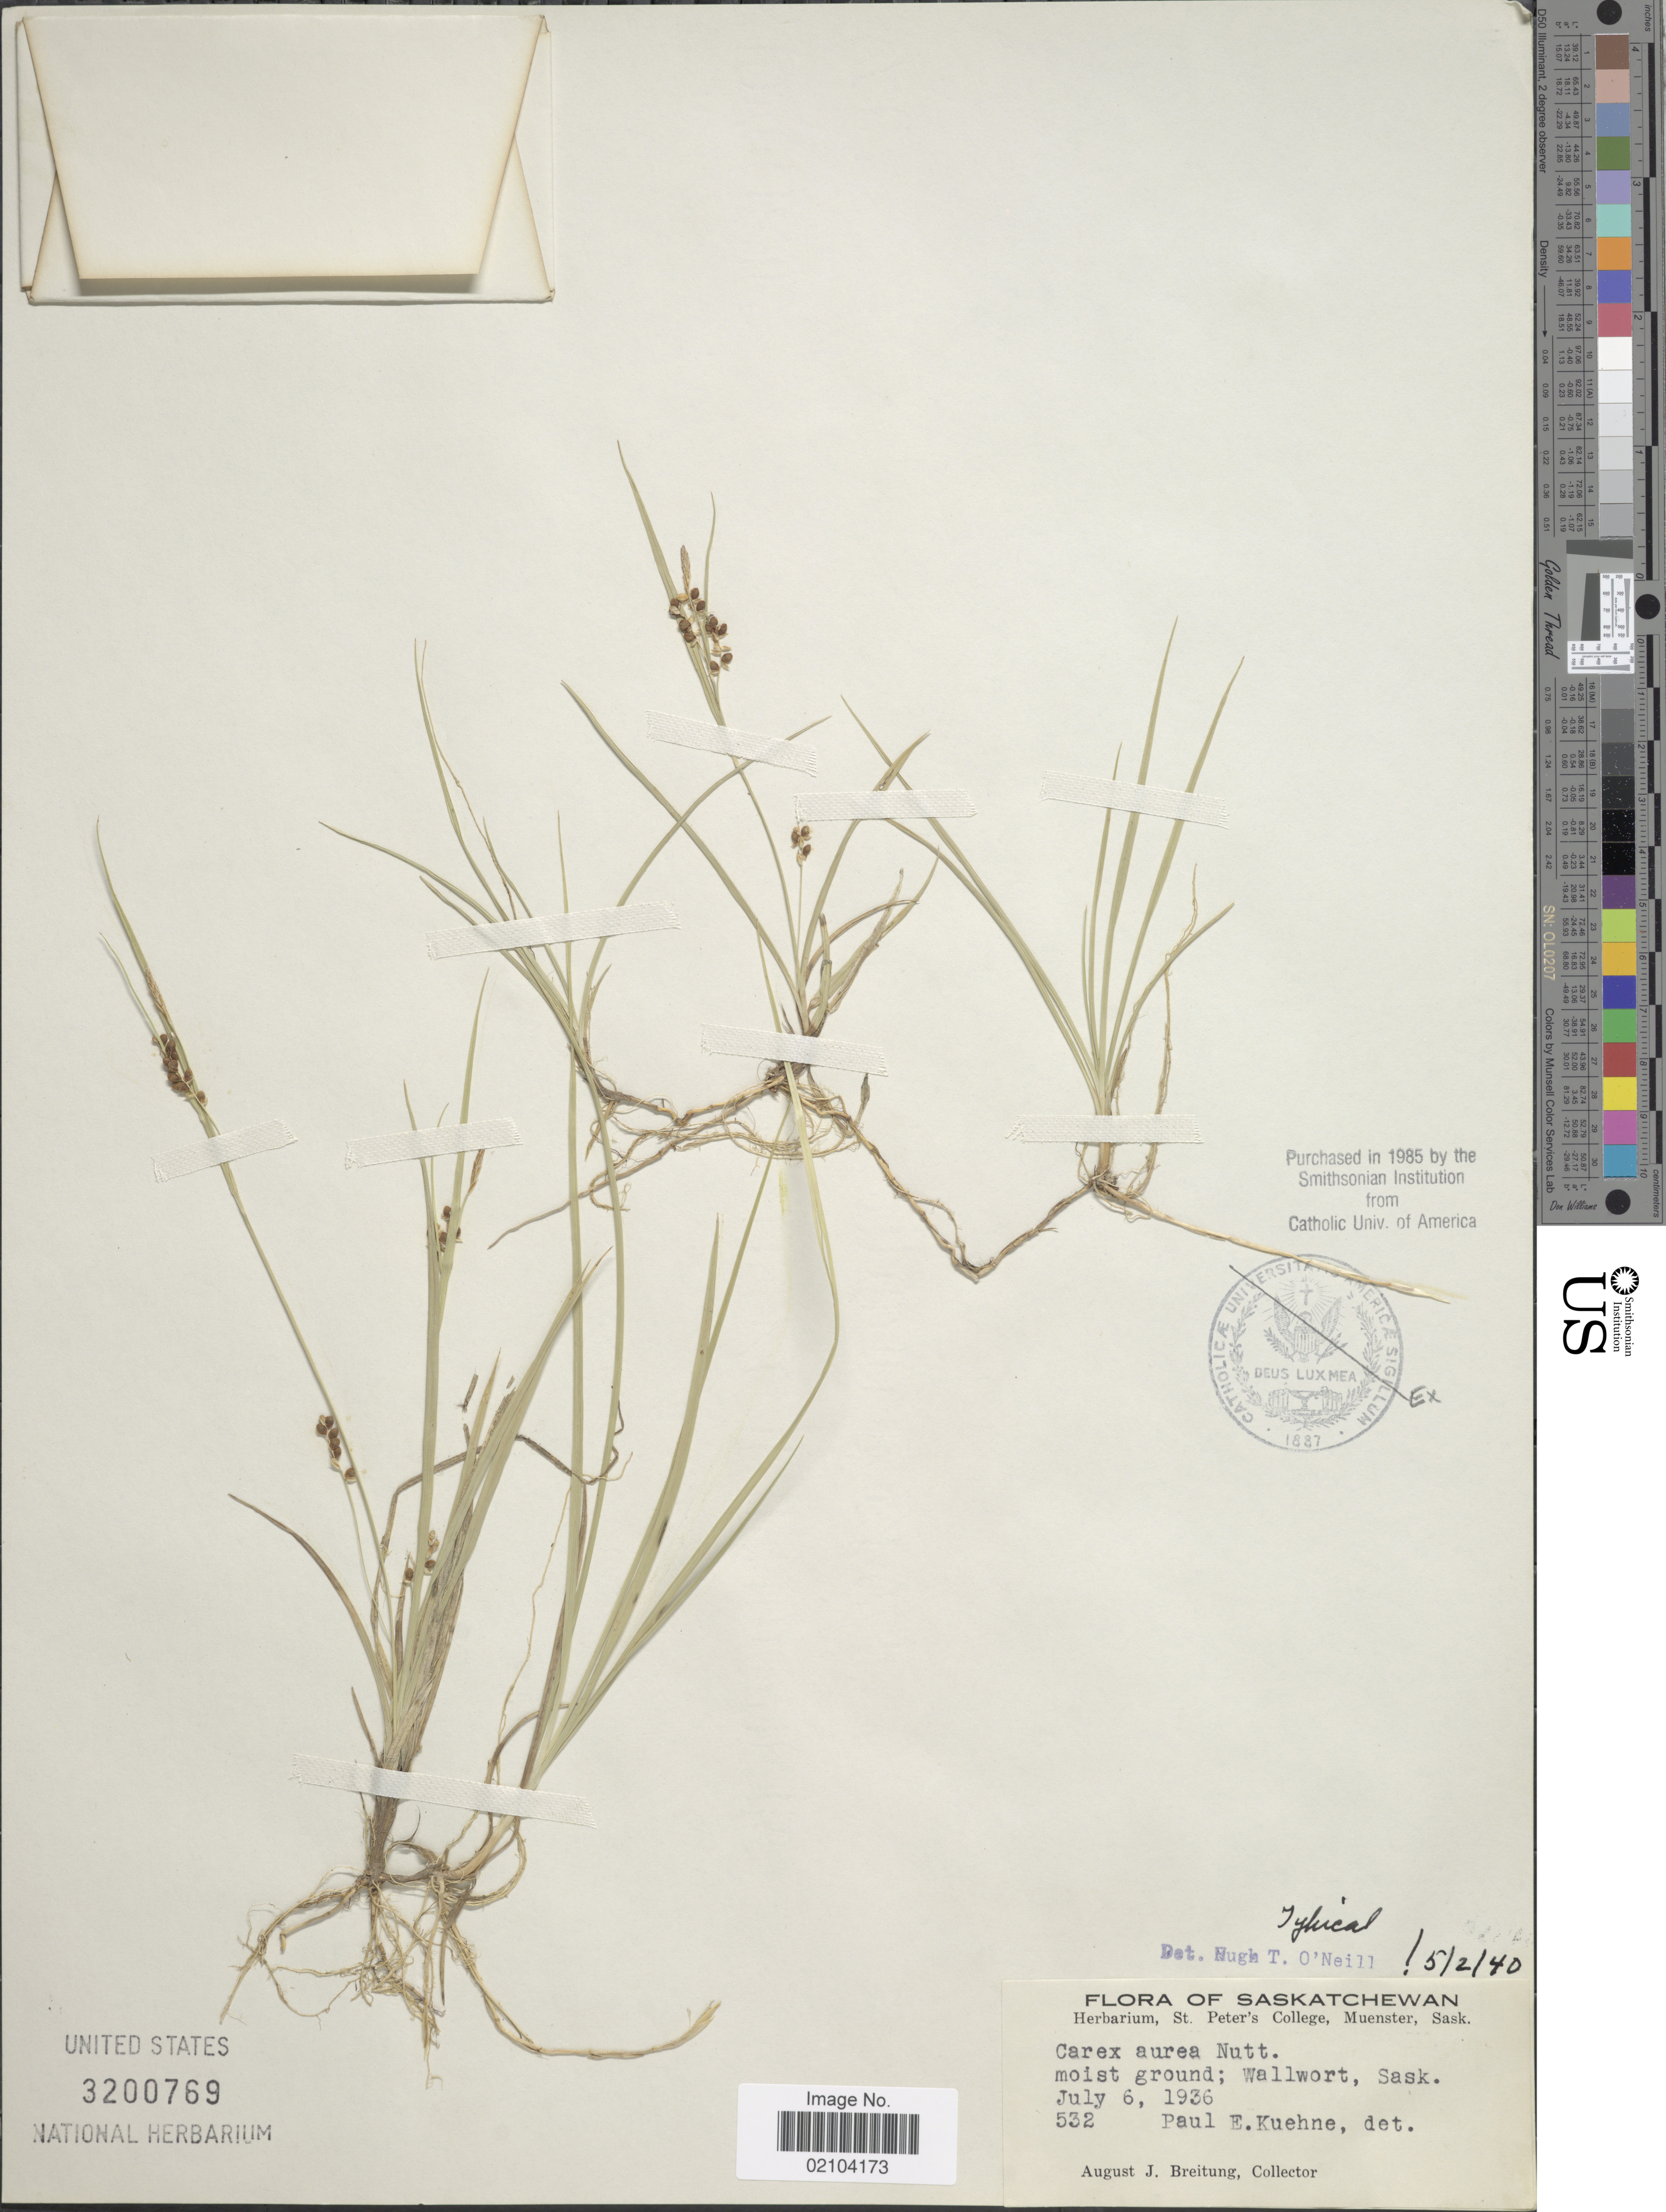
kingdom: Plantae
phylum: Tracheophyta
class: Liliopsida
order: Poales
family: Cyperaceae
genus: Carex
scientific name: Carex aurea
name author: Nutt.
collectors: A. Breitung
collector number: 532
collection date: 1936-07-06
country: Canada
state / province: Saskatchewan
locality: Wallwort, Sask.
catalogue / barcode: US 3200769